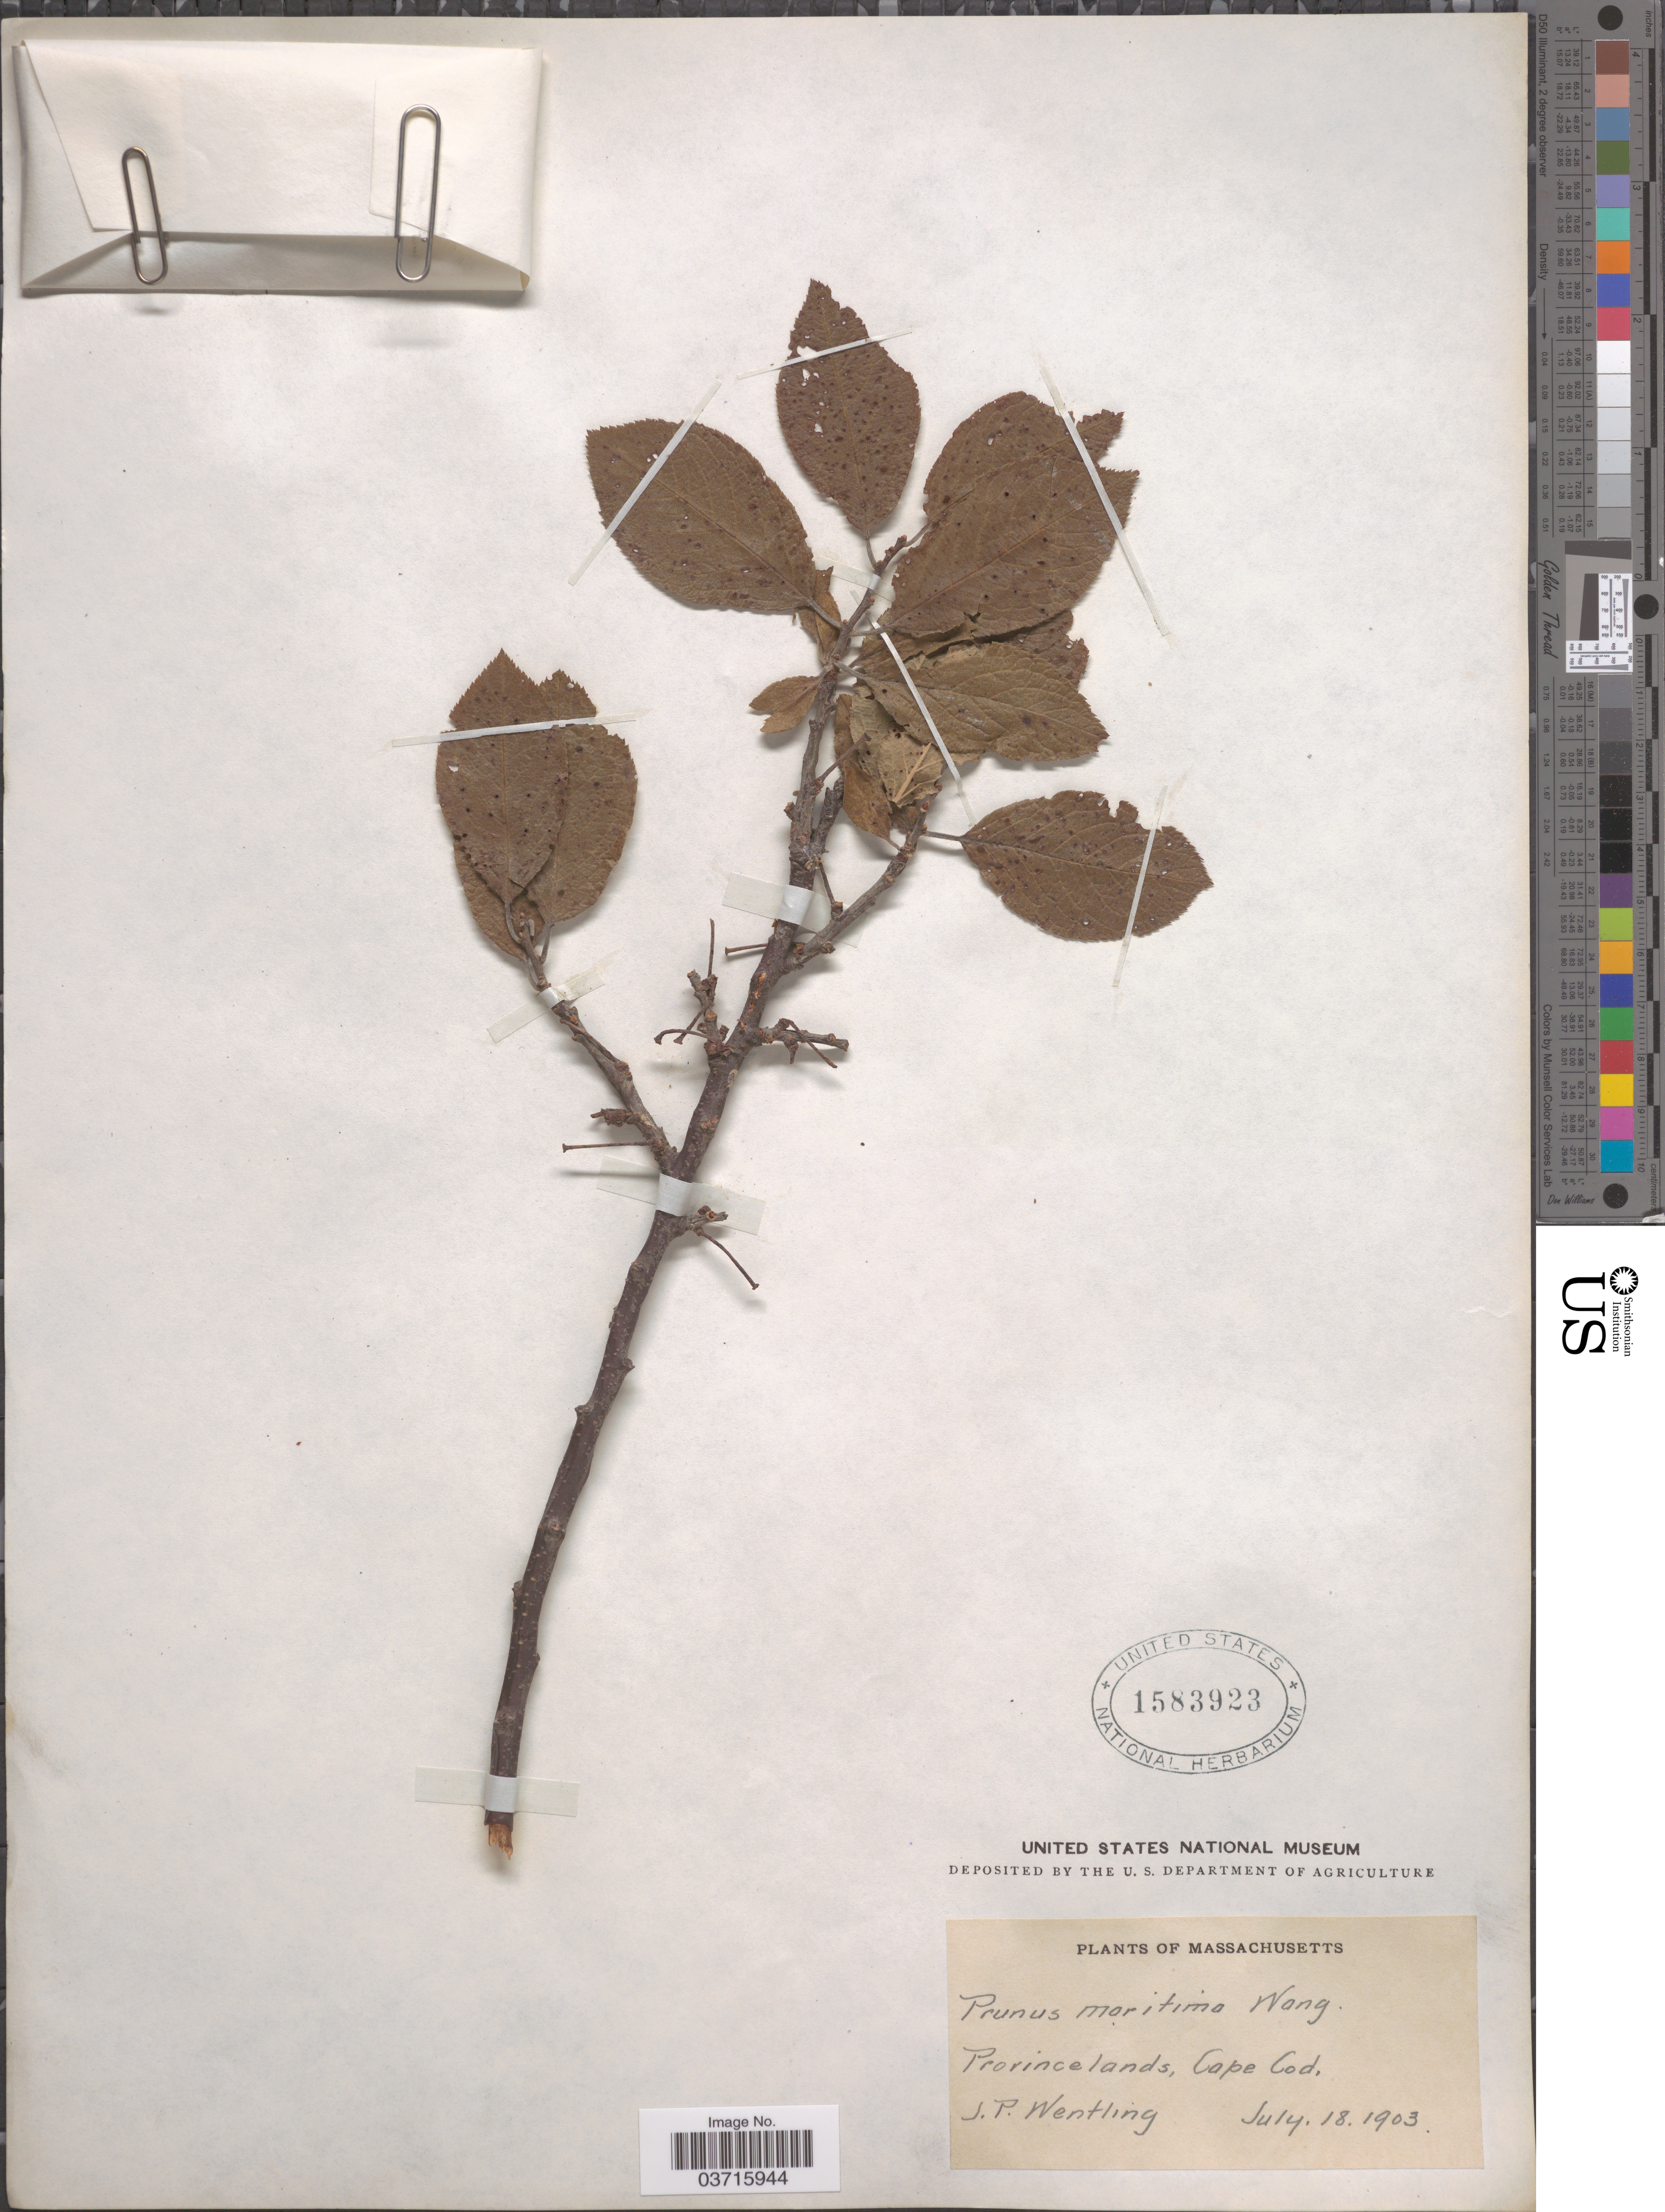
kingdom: Plantae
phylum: Tracheophyta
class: Magnoliopsida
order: Rosales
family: Rosaceae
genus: Prunus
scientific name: Prunus maritima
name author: Marshall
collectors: J. Wentling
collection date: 1903-07-18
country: United States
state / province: Massachusetts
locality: Province lands, Cape God.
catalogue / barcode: US 1583923